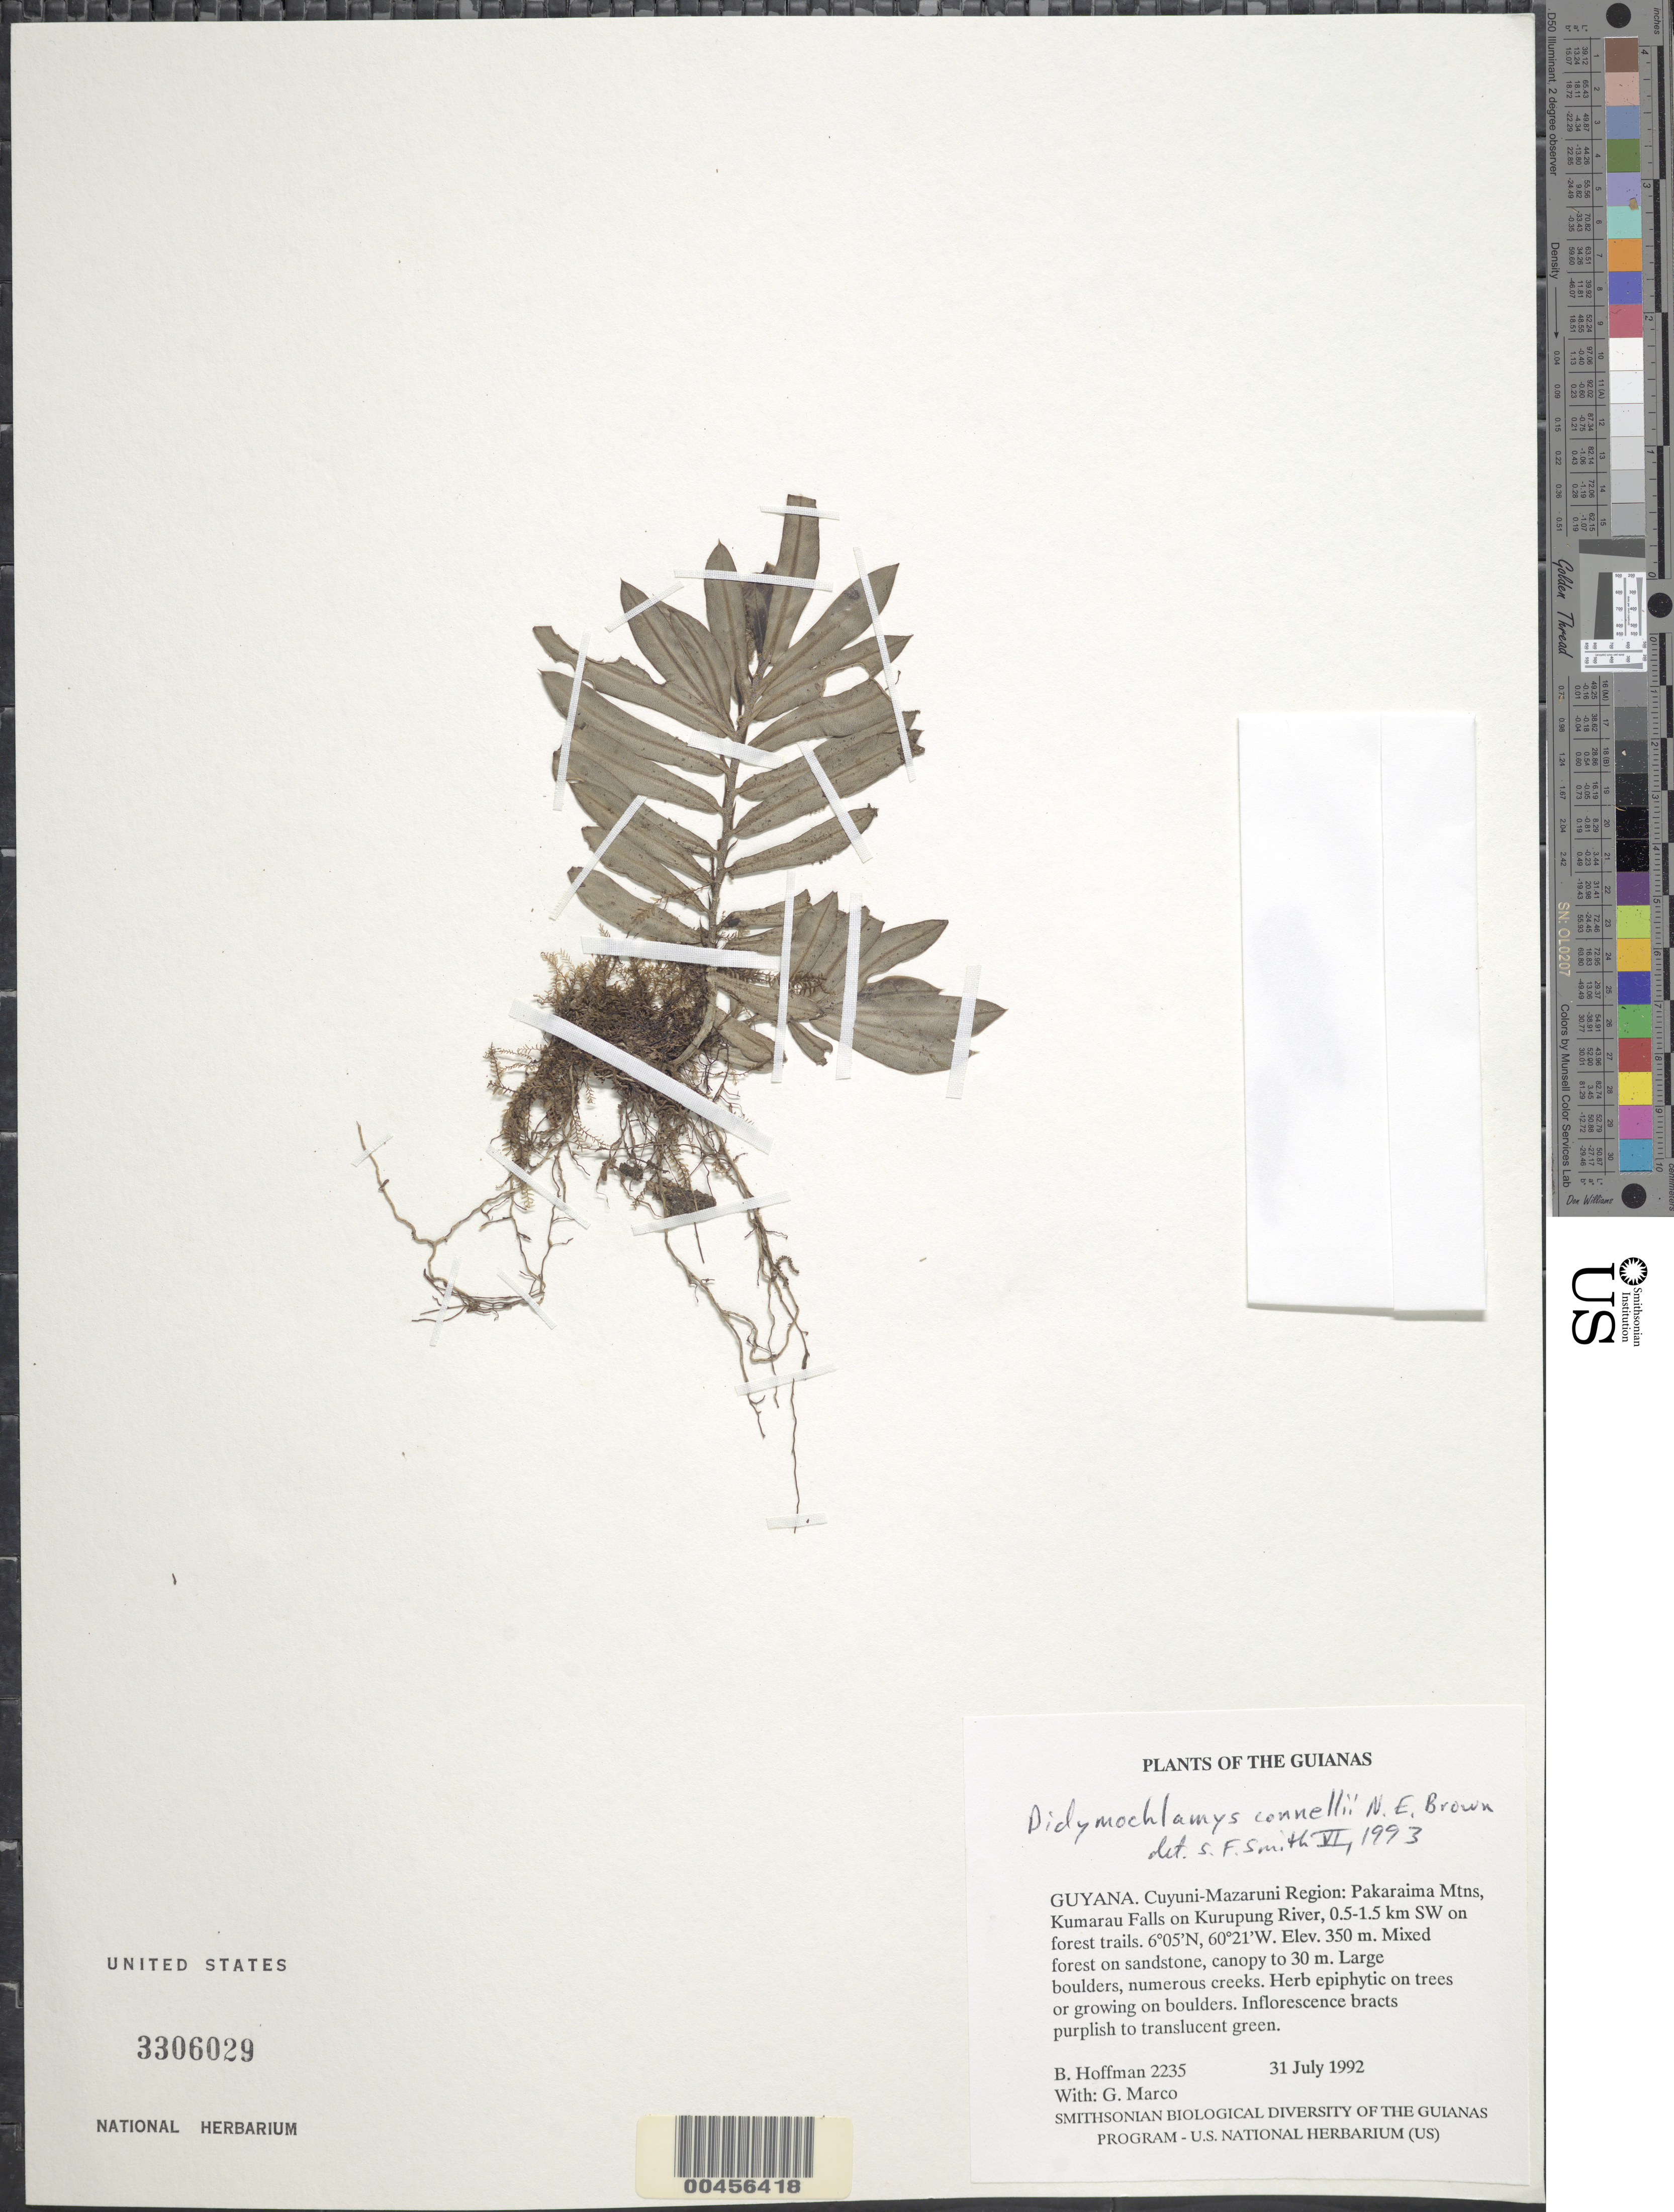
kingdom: Plantae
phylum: Tracheophyta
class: Magnoliopsida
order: Gentianales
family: Rubiaceae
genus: Didymochlamys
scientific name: Didymochlamys connellii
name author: N.E. Br.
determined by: Smith, Stephen F., (US), NMNH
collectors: B. Hoffman & G. Marco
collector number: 2235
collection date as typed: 31 July 1992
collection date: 1992-07-31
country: Guyana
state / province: Cuyuni-Mazaruni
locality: Pakaraima Mountains, Kumarau Falls on Kurupung River, 0.5-1.5 km SW on forest trails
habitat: Mixed forest on sandstone, canopy to 30 m. Large boulders, numerous creeks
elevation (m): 350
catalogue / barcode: US 3306029